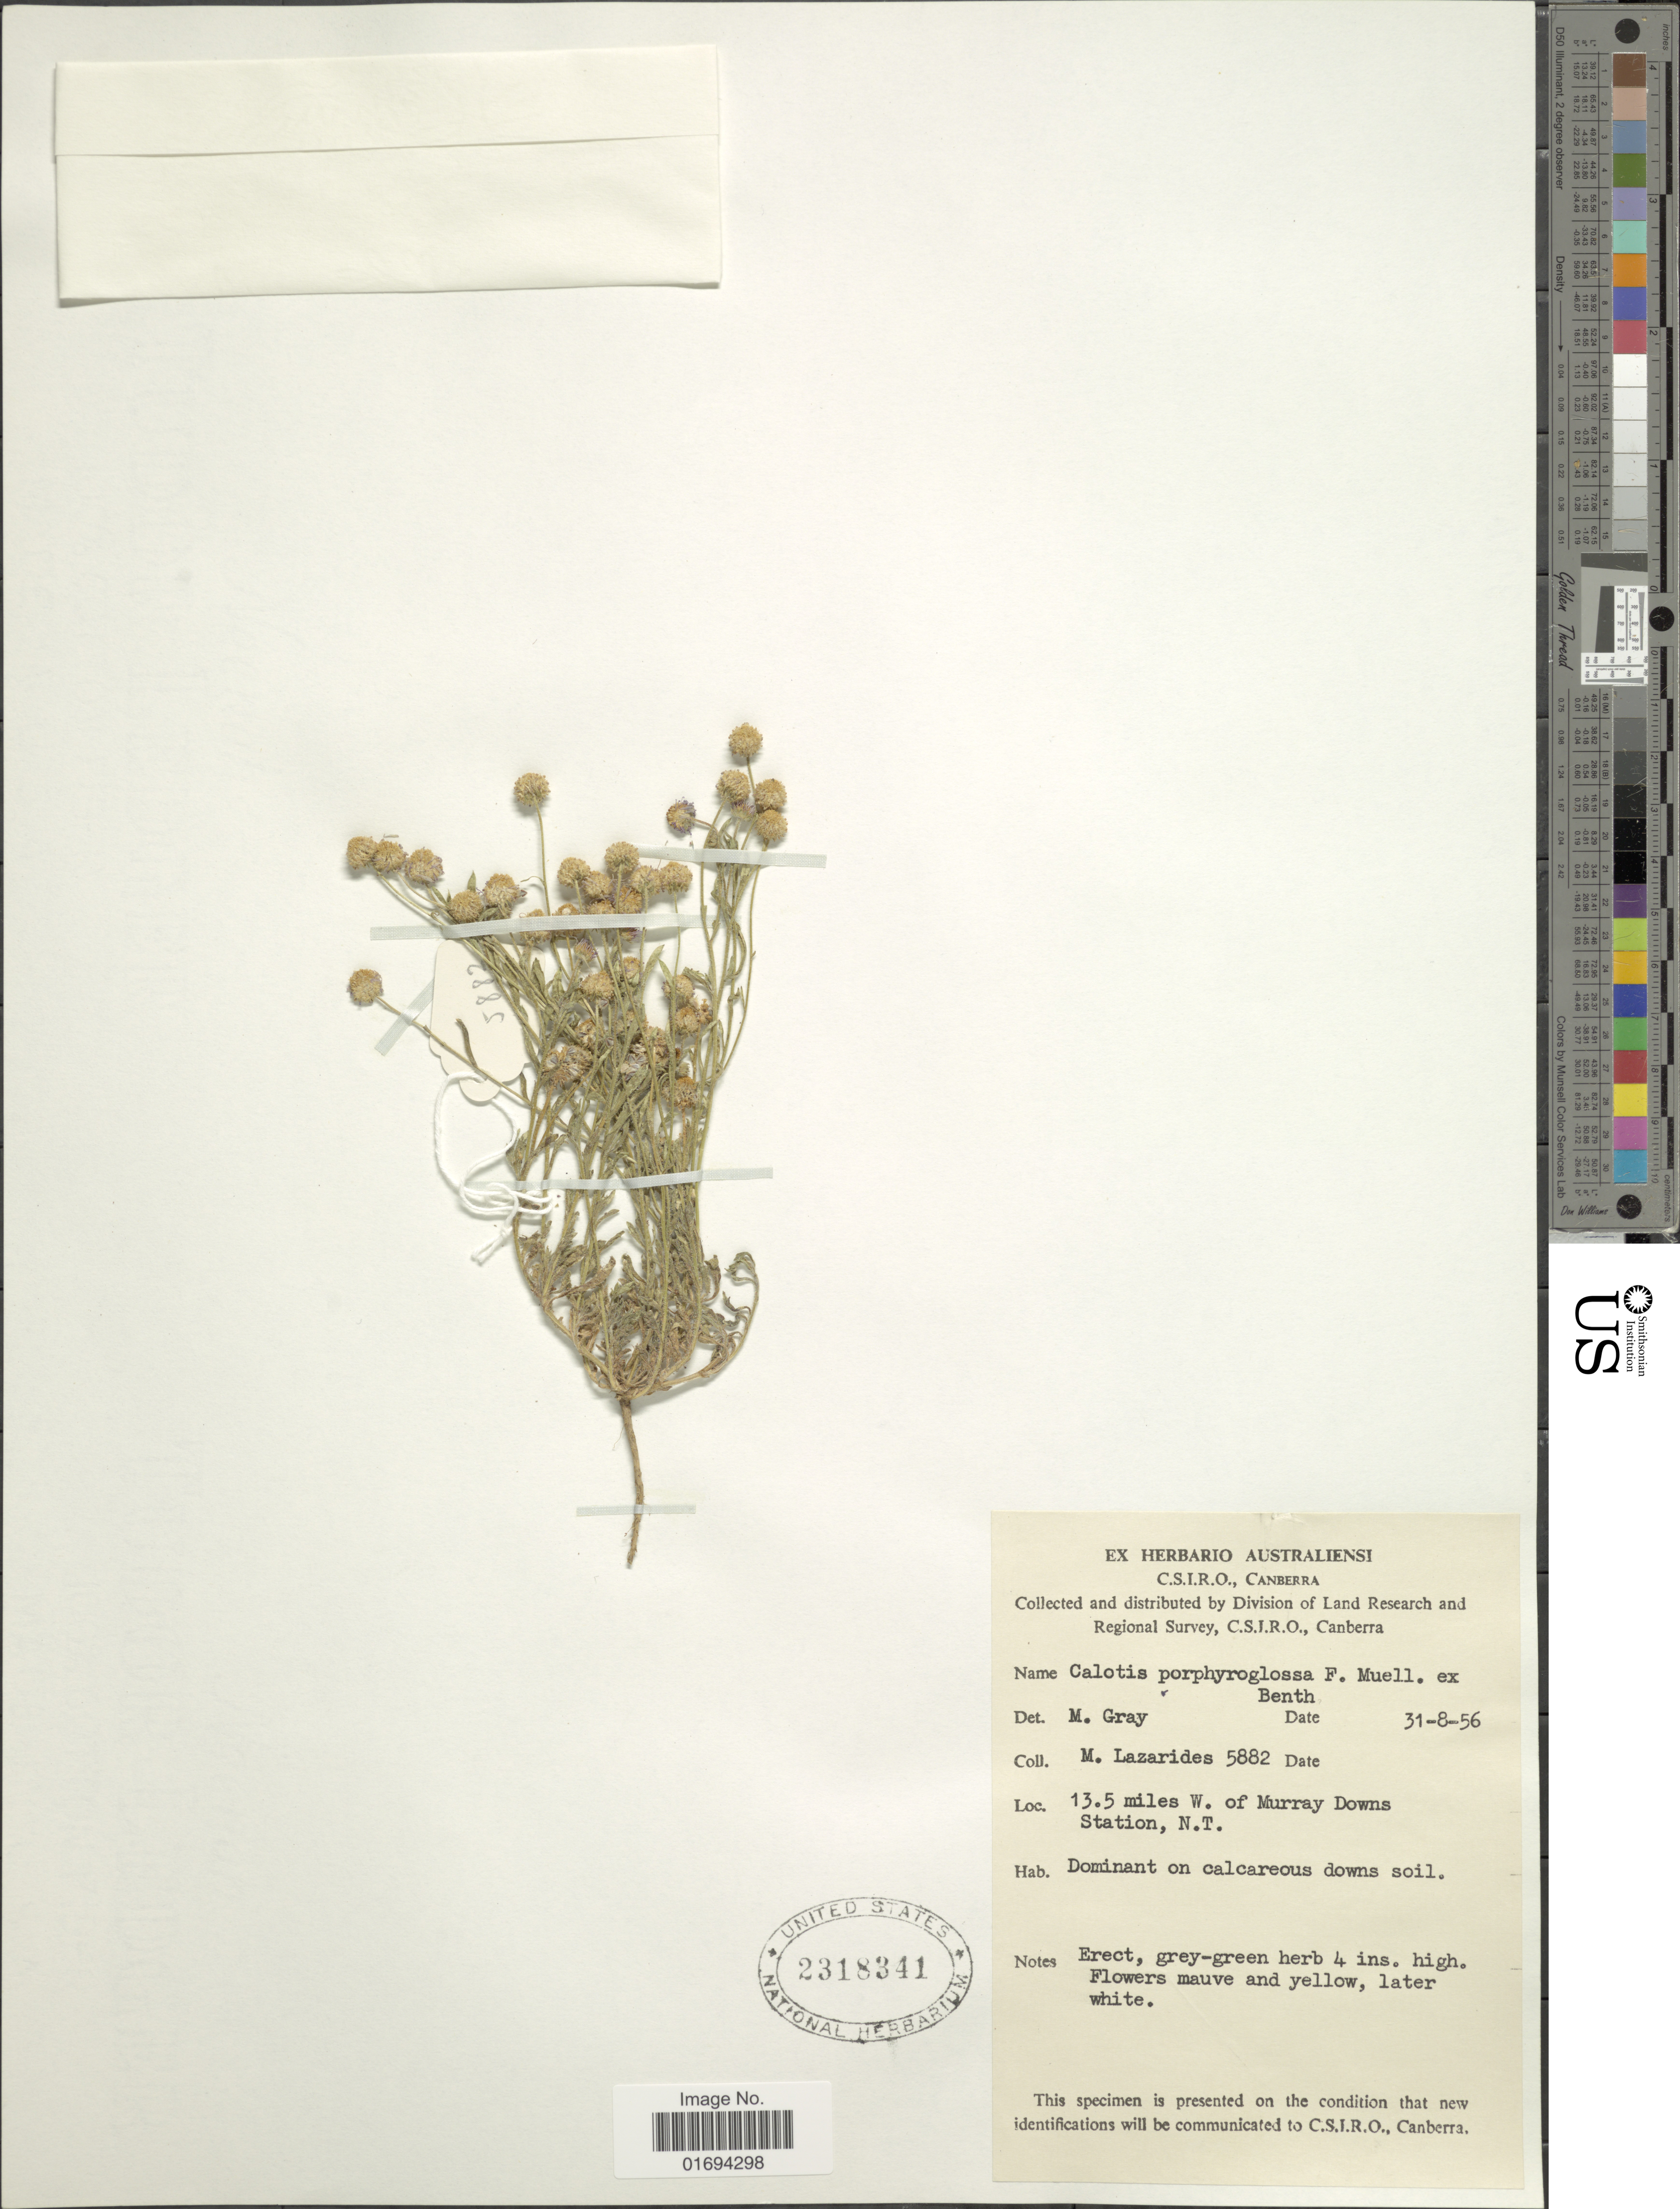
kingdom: Plantae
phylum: Tracheophyta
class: Magnoliopsida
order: Asterales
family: Asteraceae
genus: Calotis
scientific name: Calotis porphyroglossa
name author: F. Muell. ex Benth.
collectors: M. Lazarides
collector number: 5882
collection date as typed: Transcribed d/m/y: 31/8/56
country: Australia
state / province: Northern Territory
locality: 13.5 miles W. of Murray Downs Station, N. T.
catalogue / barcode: US 2318341